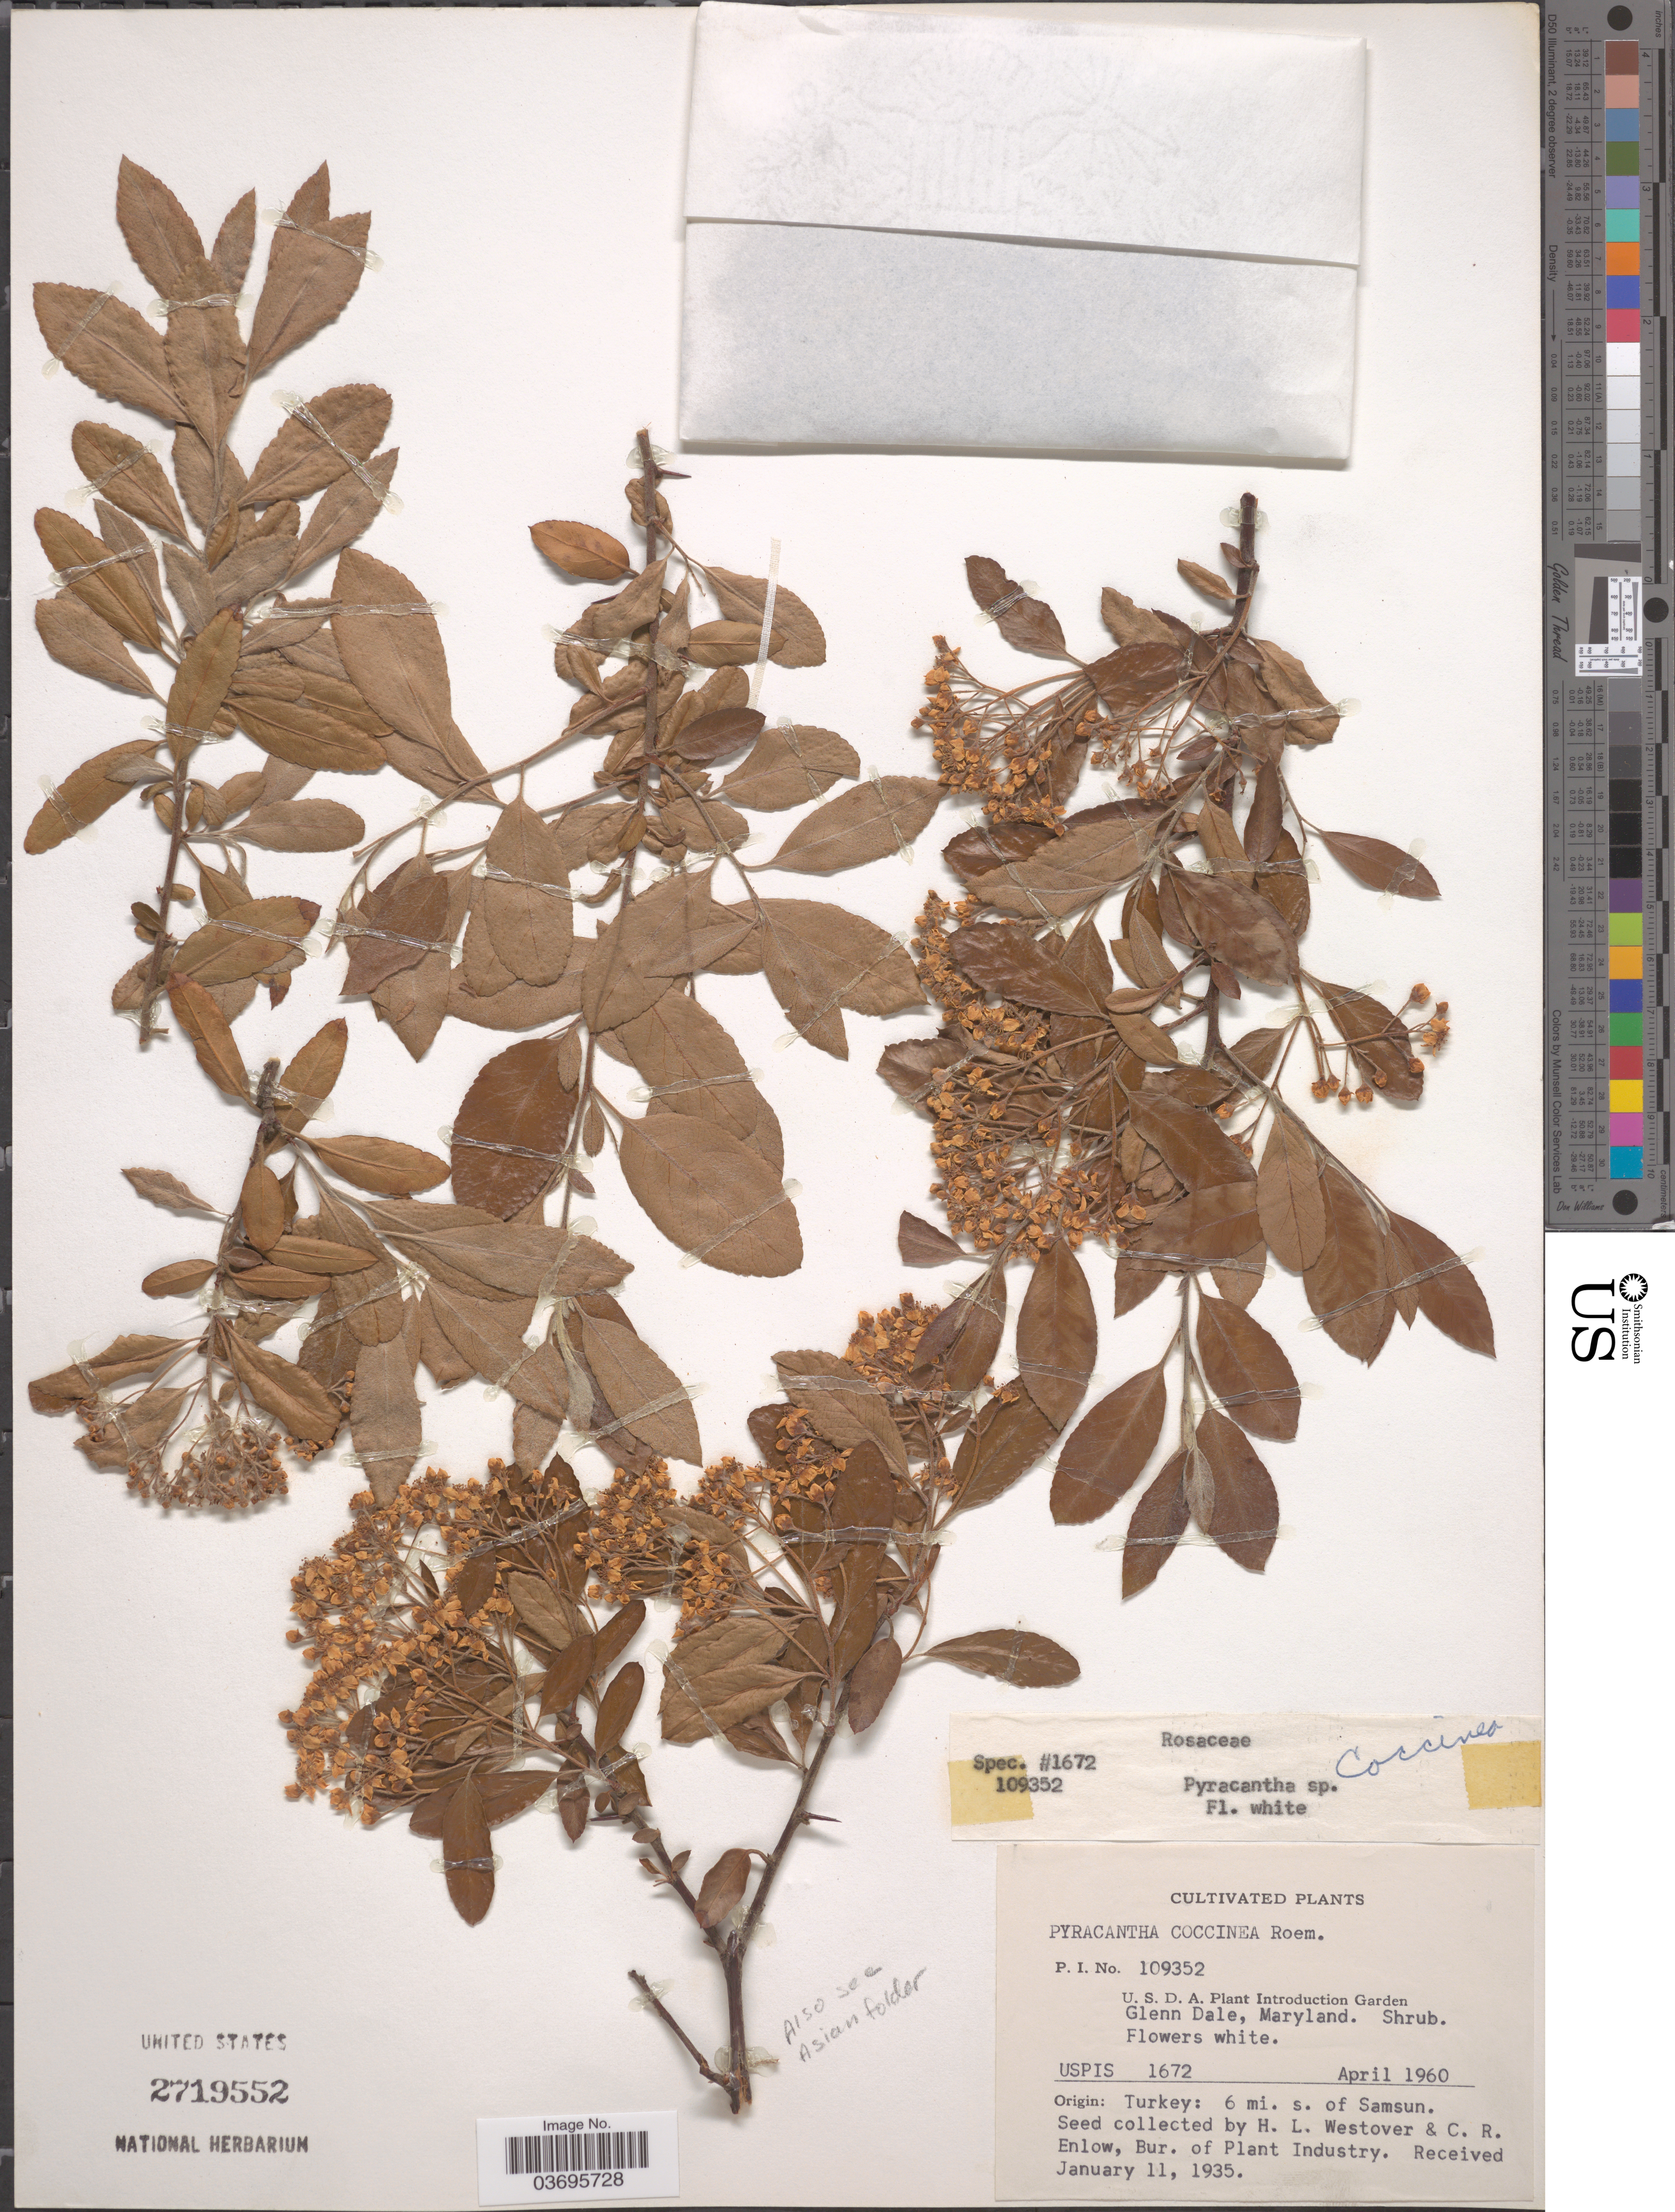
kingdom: Plantae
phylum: Tracheophyta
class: Magnoliopsida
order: Rosales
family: Rosaceae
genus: Pyracantha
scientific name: Pyracantha coccinea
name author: M. Roem.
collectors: USPIS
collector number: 1672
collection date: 1960-04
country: United States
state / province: Maryland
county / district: Prince George's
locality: U.S.D.A. Plant Introduction Garden. Glenn Dale.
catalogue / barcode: US 2719552